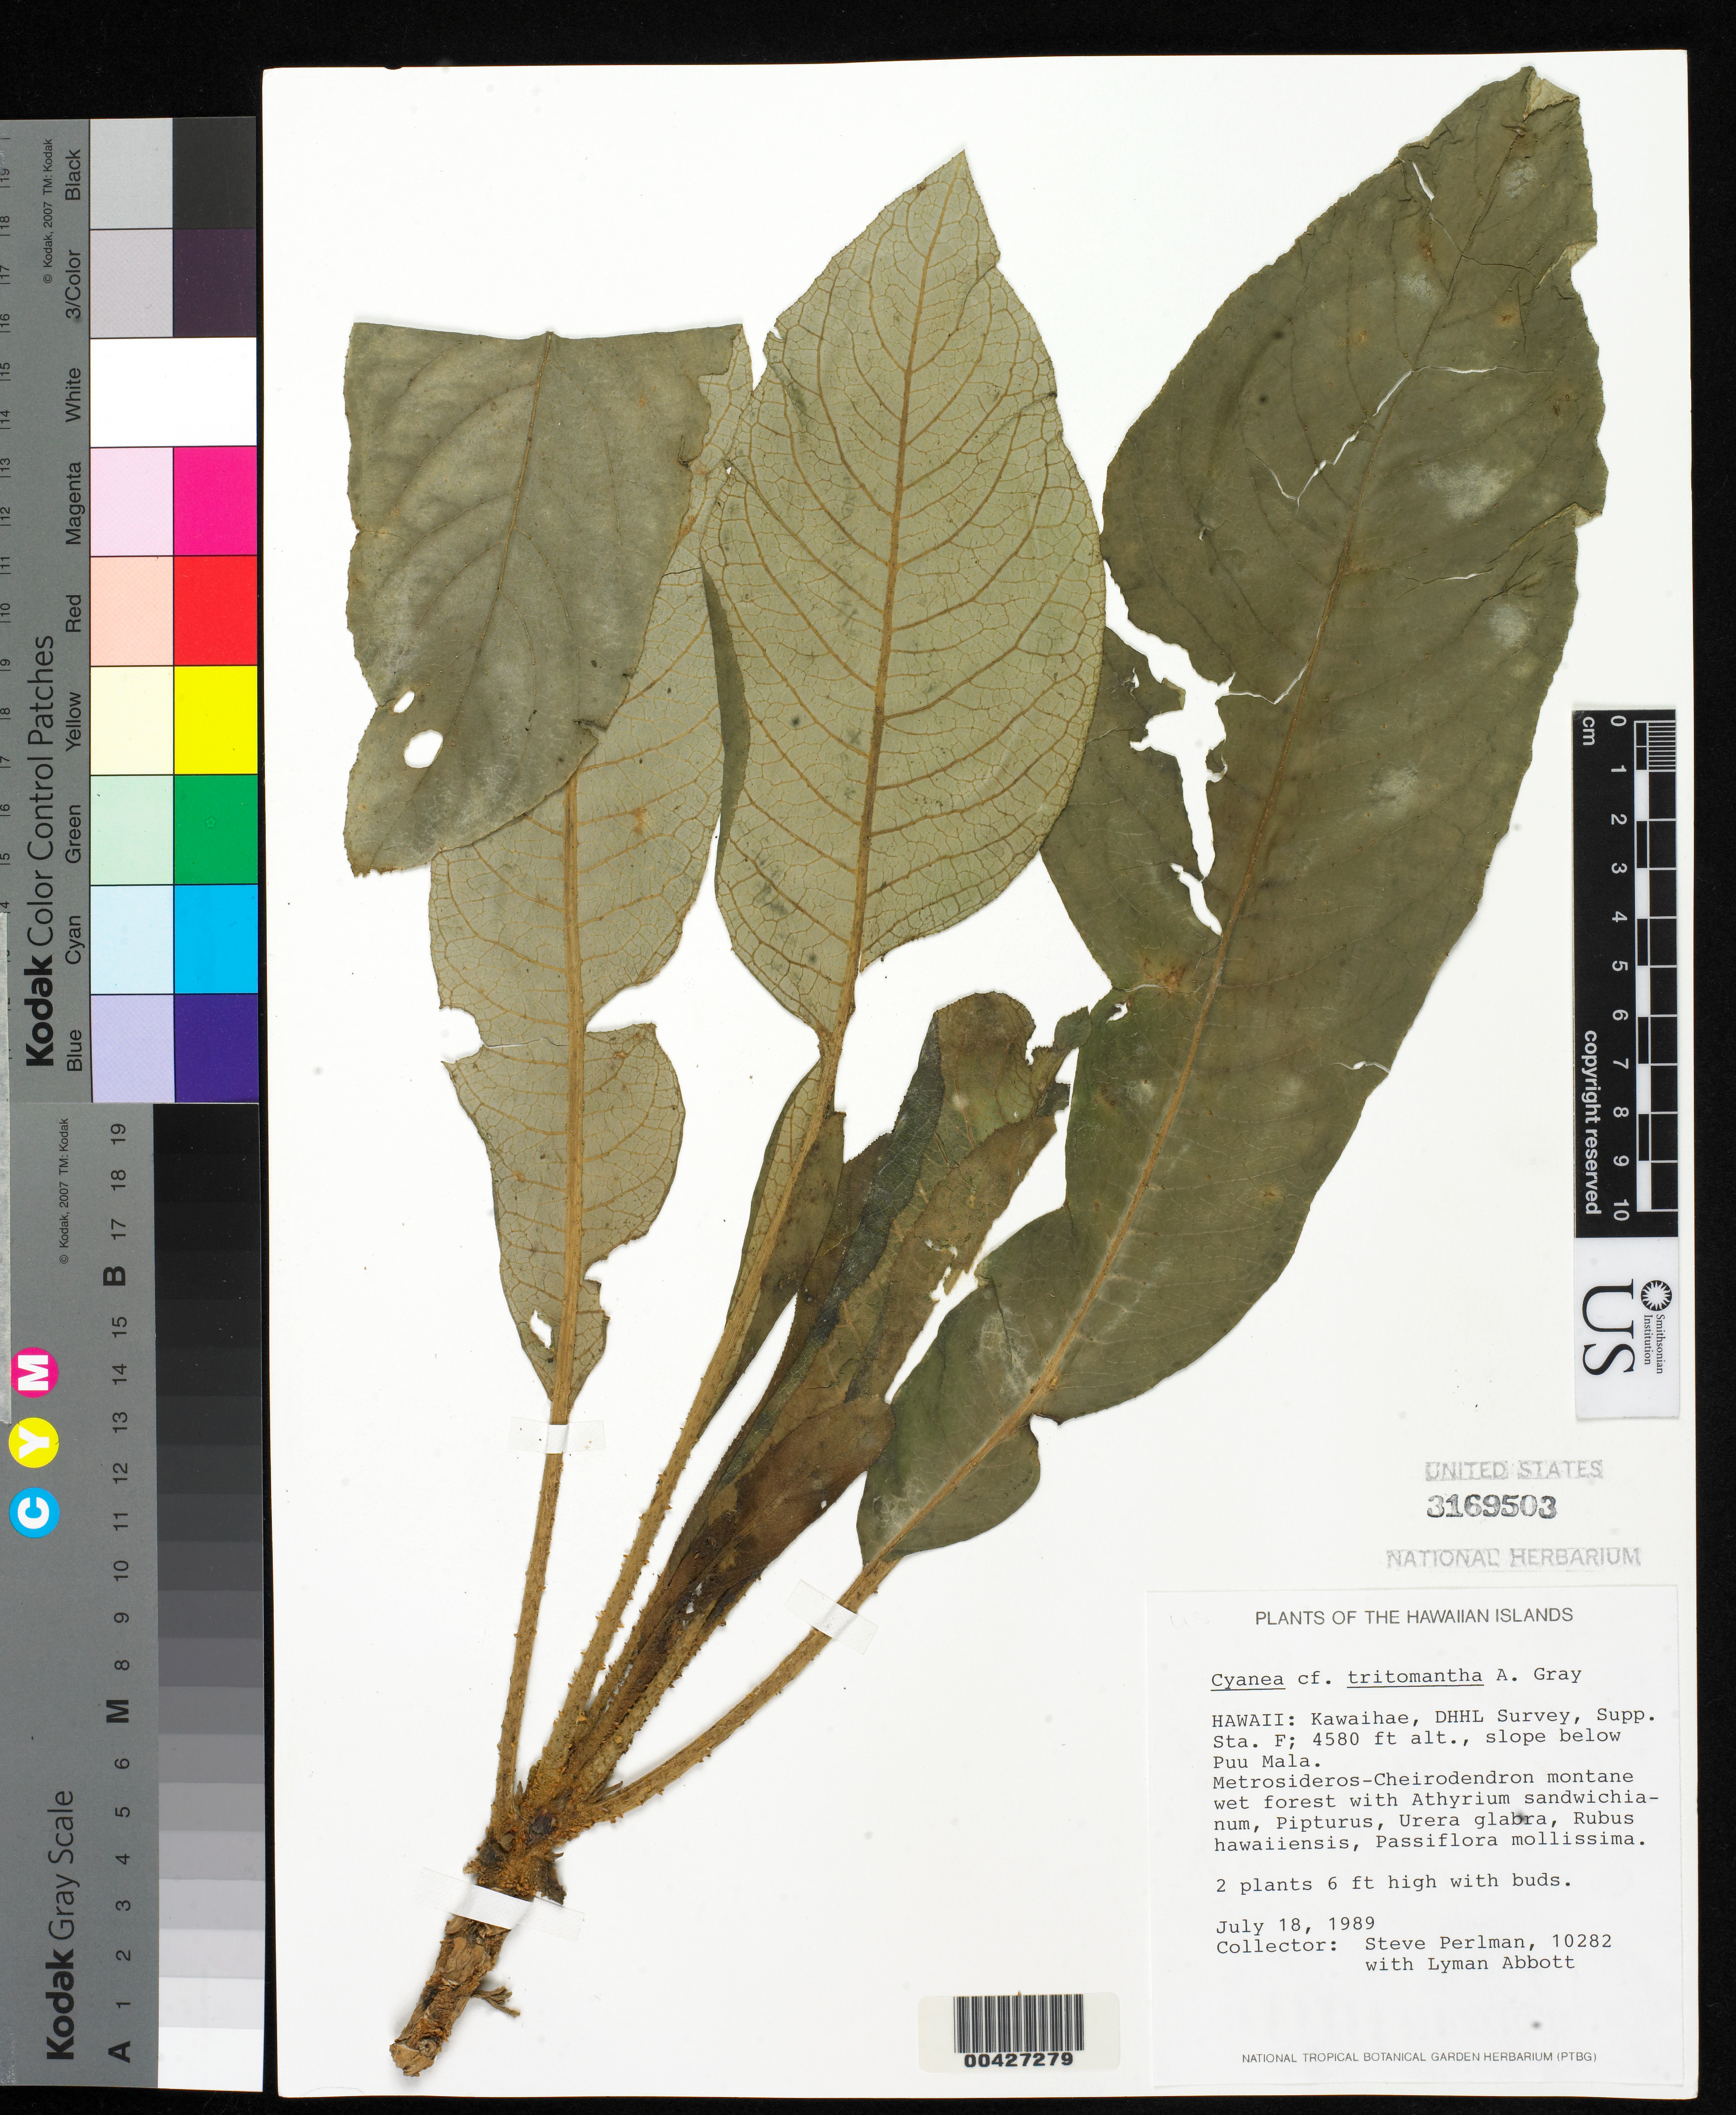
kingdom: Plantae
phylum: Tracheophyta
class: Magnoliopsida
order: Asterales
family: Campanulaceae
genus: Cyanea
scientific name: Cyanea tritomantha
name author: A. Gray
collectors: S. P. Perlman & L. Abbott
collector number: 10282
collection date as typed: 18 Jul 1989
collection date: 1989-07-18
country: United States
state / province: Hawaii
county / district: Hawaii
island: Hawaii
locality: Kawaihae, DHHL Survey, Supp. Sta. F; slope below Puu Mala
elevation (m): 1396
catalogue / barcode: US 3169503